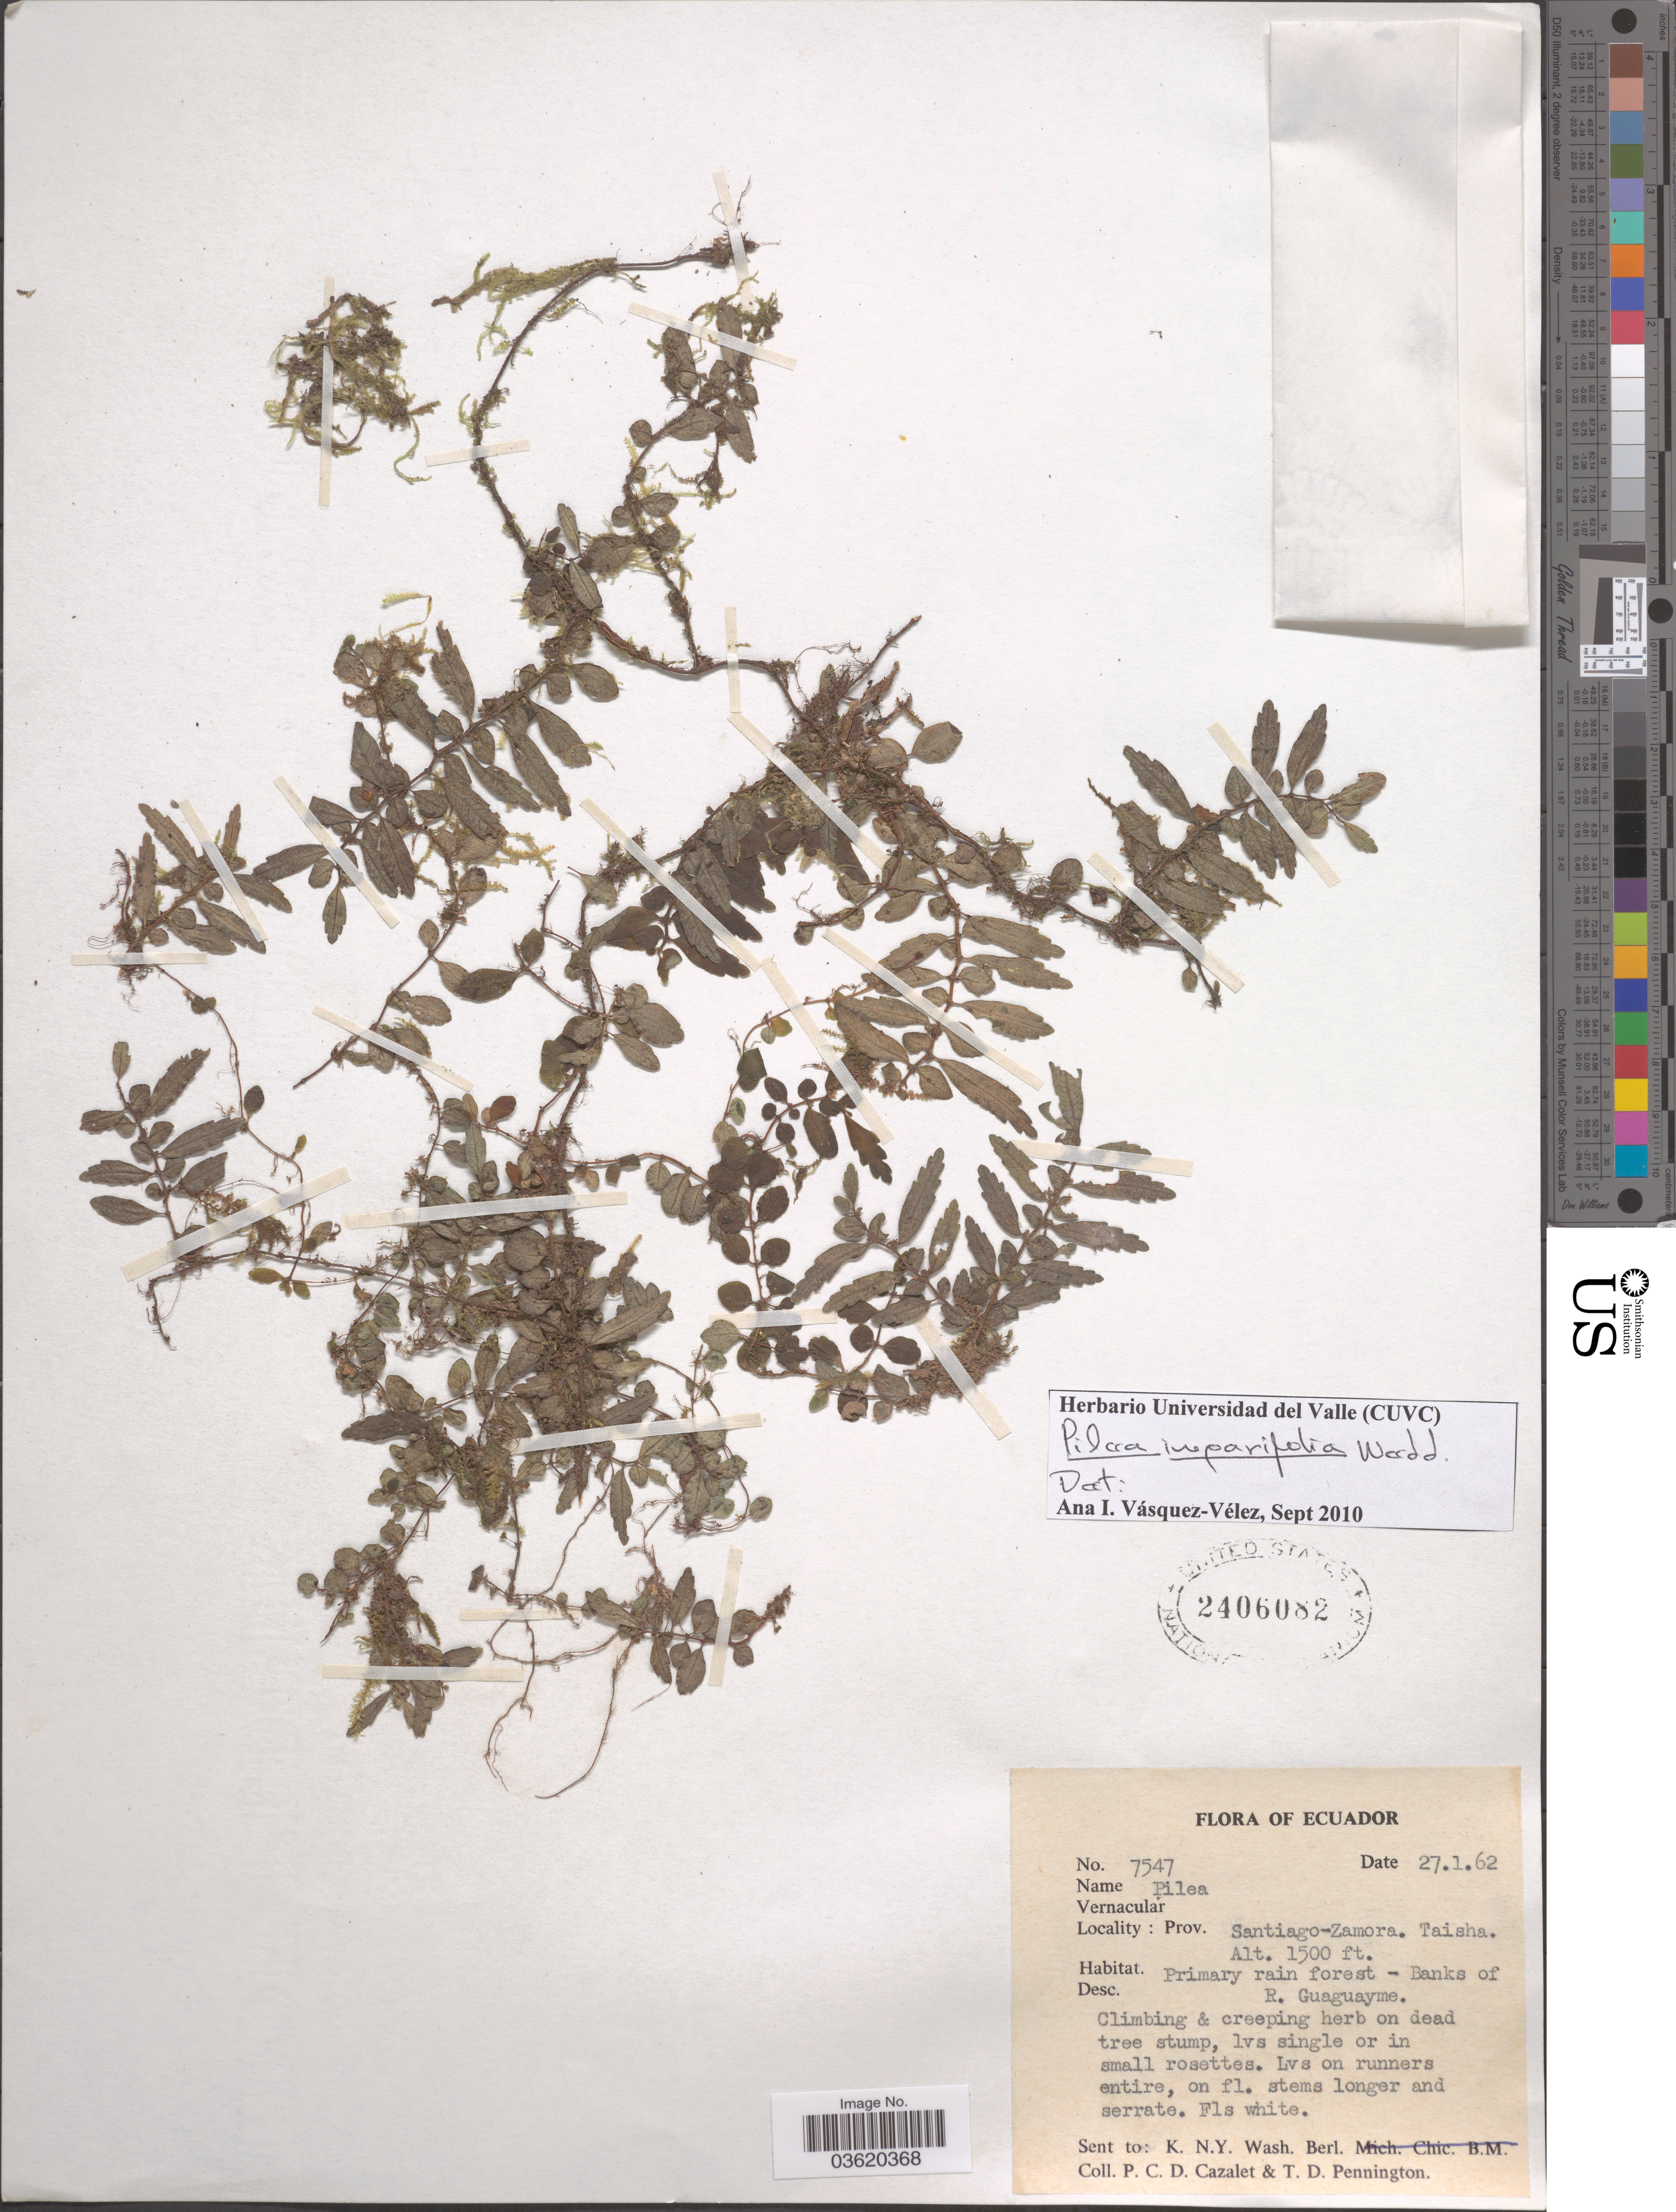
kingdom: Plantae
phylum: Tracheophyta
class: Magnoliopsida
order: Rosales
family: Urticaceae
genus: Pilea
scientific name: Pilea imparifolia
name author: Wedd.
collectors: P. C. D. Cazalet & T. D. Pennington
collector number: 7547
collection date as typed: Transcribed d/m/y: 27/1/62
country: Ecuador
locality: Prov. Santiago-Zamora. Taisha.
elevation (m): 457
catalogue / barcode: US 2406082